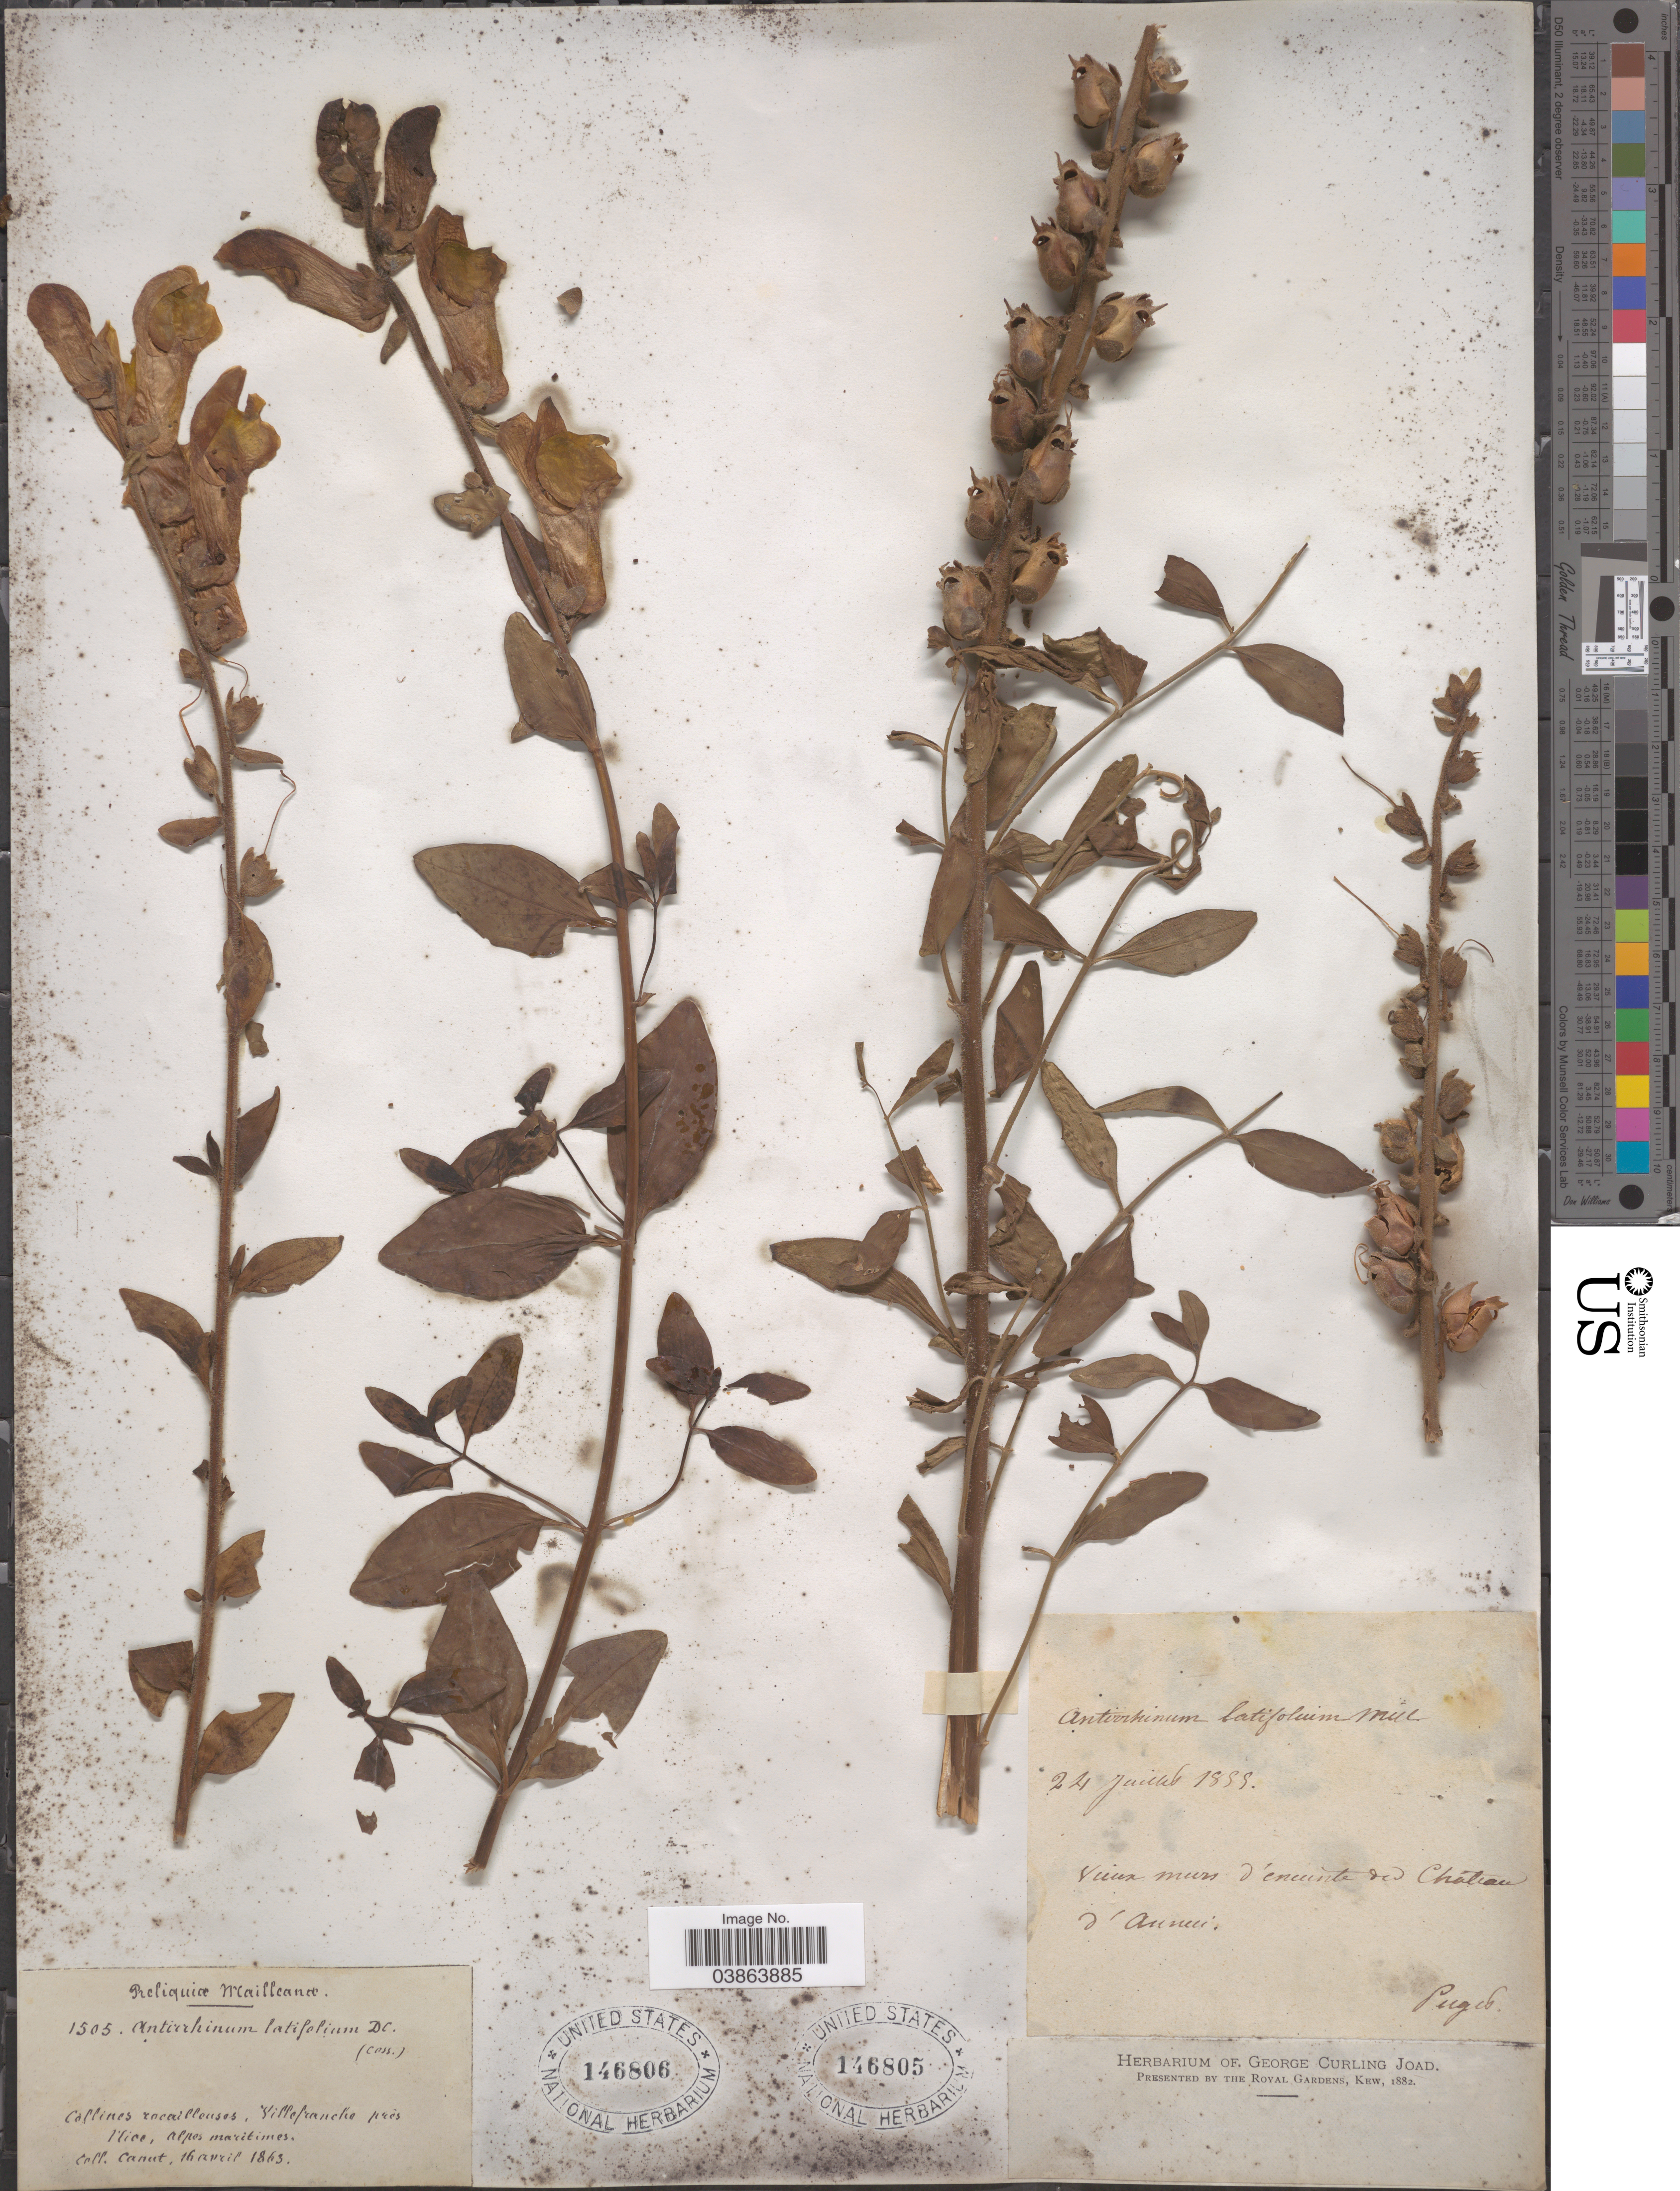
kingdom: Plantae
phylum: Tracheophyta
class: Magnoliopsida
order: Lamiales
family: Plantaginaceae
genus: Antirrhinum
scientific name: Antirrhinum latifolium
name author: Mill.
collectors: -. Puget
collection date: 1899-07-24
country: France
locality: Vuiex murs d'encunte del Chateau d'Aunui. [interpreted]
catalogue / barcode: US 146805